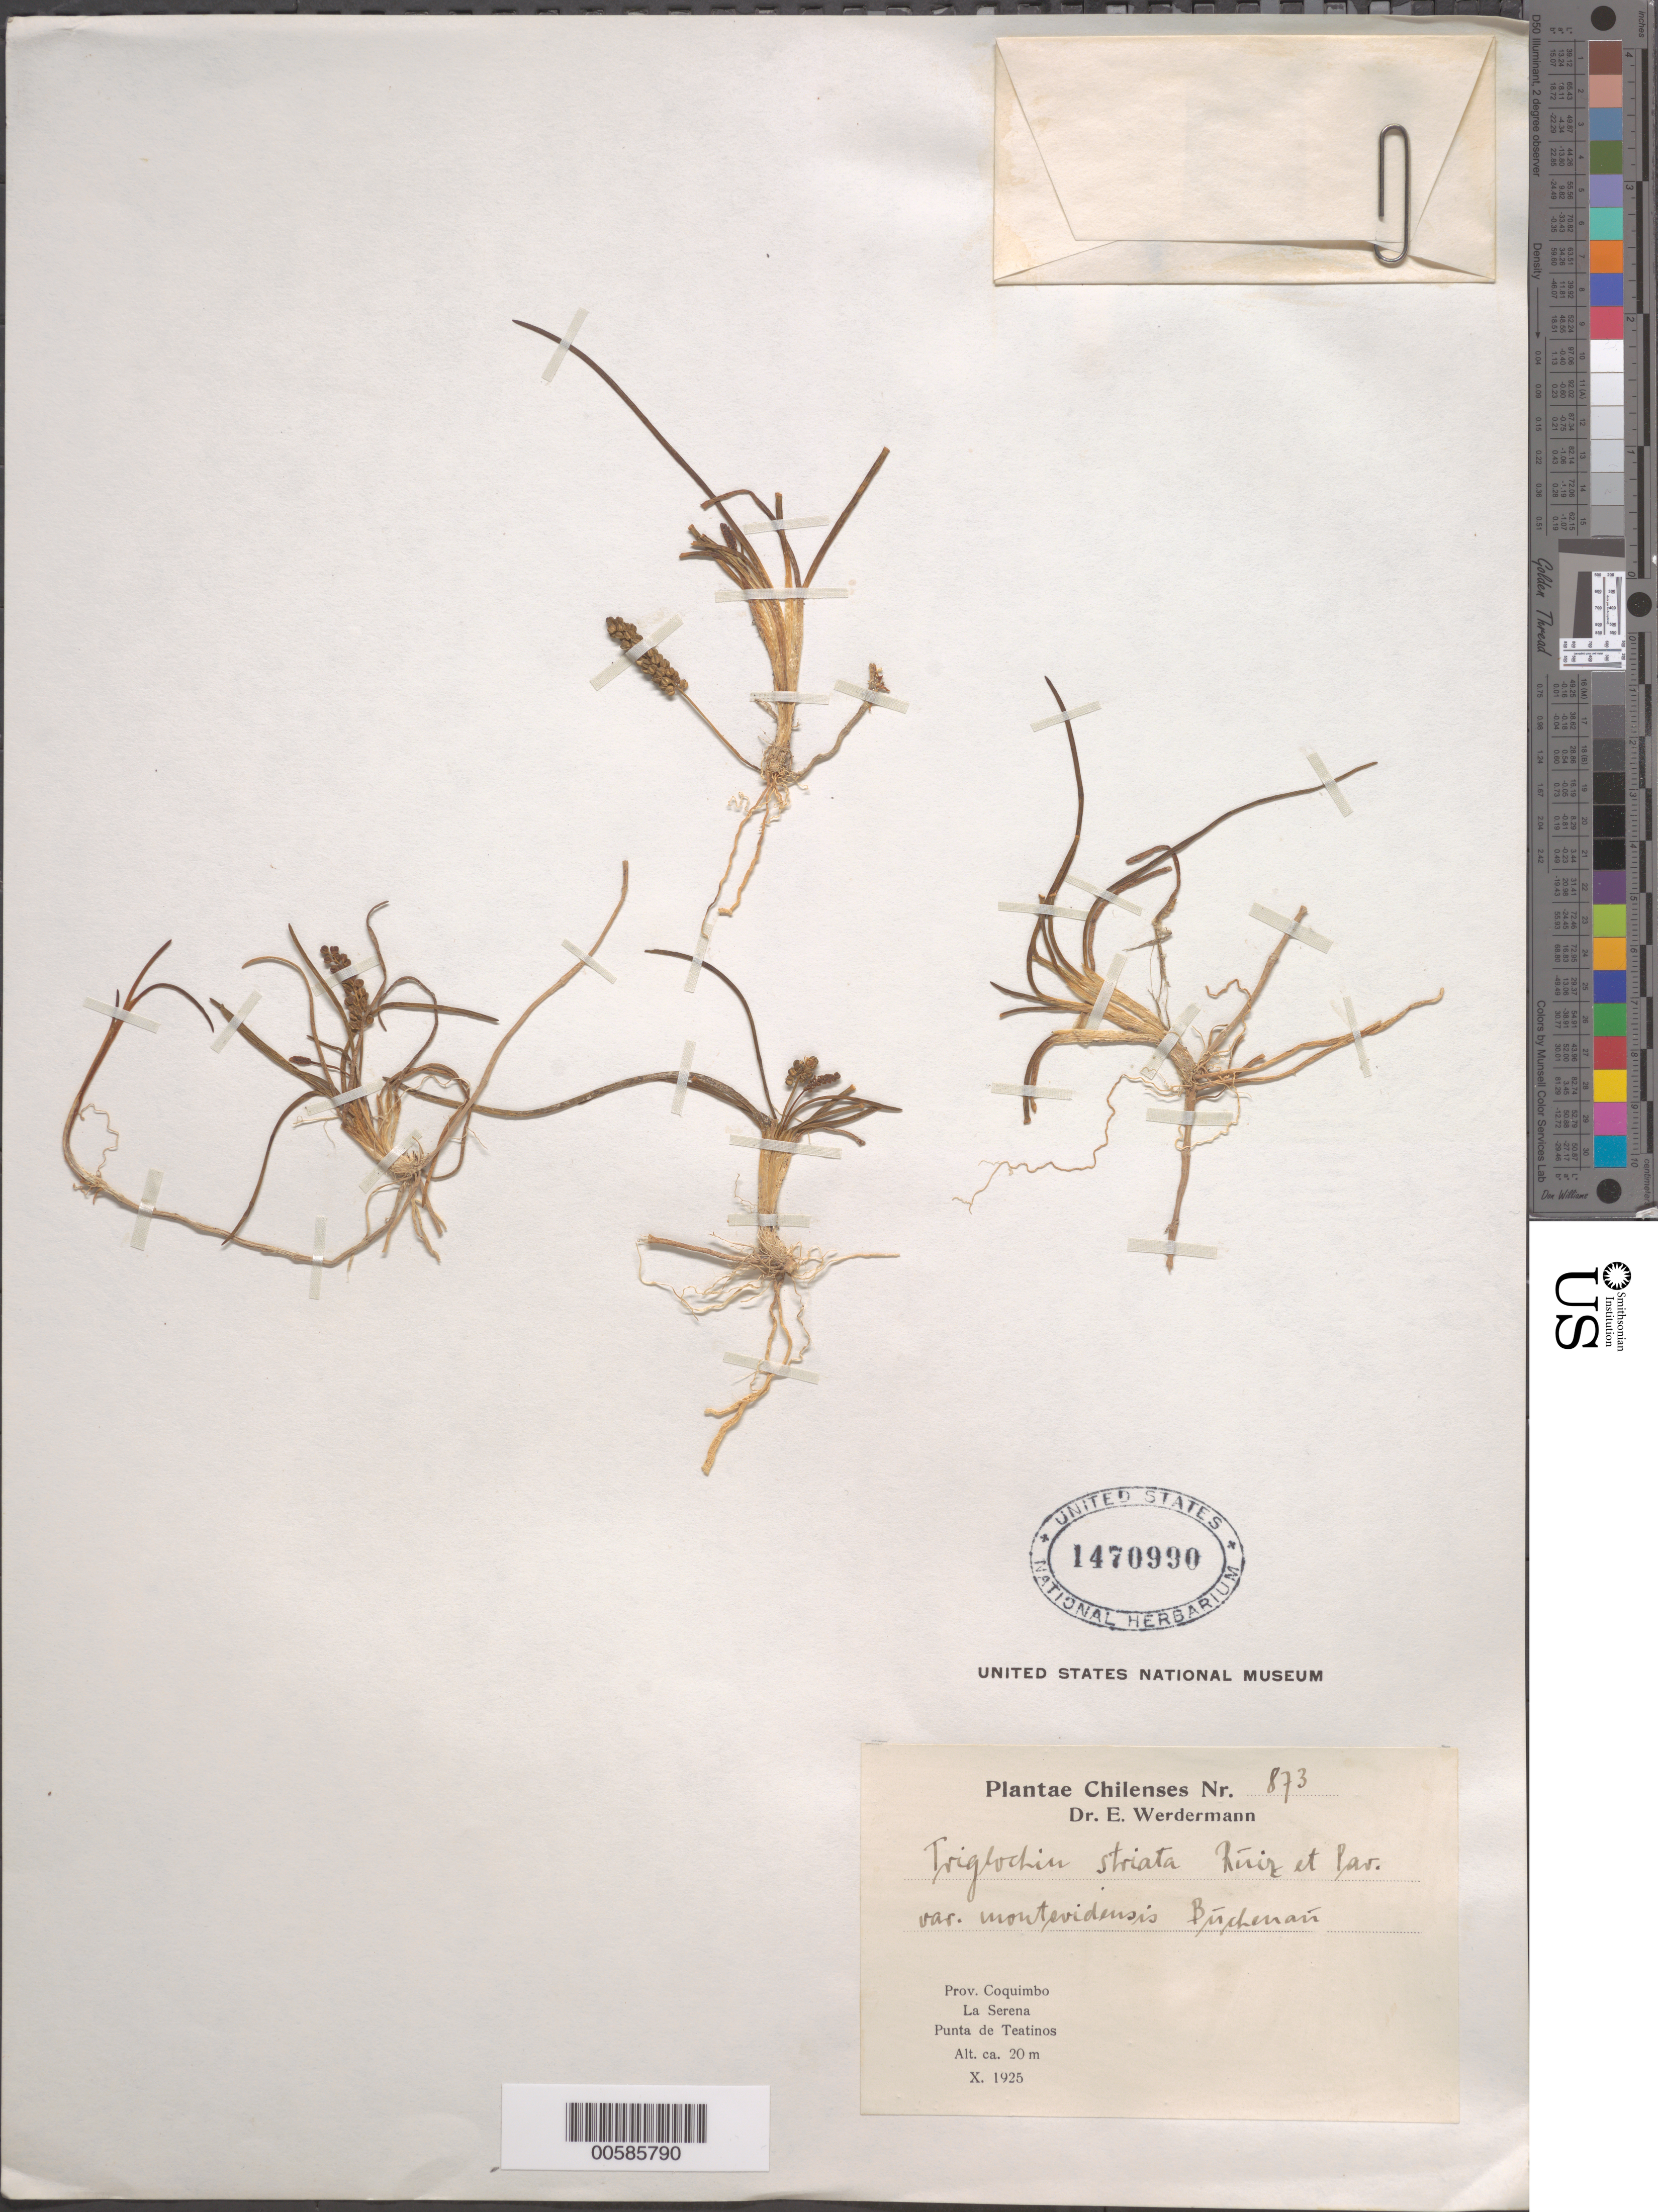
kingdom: Plantae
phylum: Tracheophyta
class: Liliopsida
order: Alismatales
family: Juncaginaceae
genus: Triglochin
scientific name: Triglochin montevidensis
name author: Spreng.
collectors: E. Werdermann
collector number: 873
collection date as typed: Oct 1925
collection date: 1925-10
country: Chile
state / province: Coquimbo (IV)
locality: La Serena, Punta de Teatnos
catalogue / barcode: US 1470990